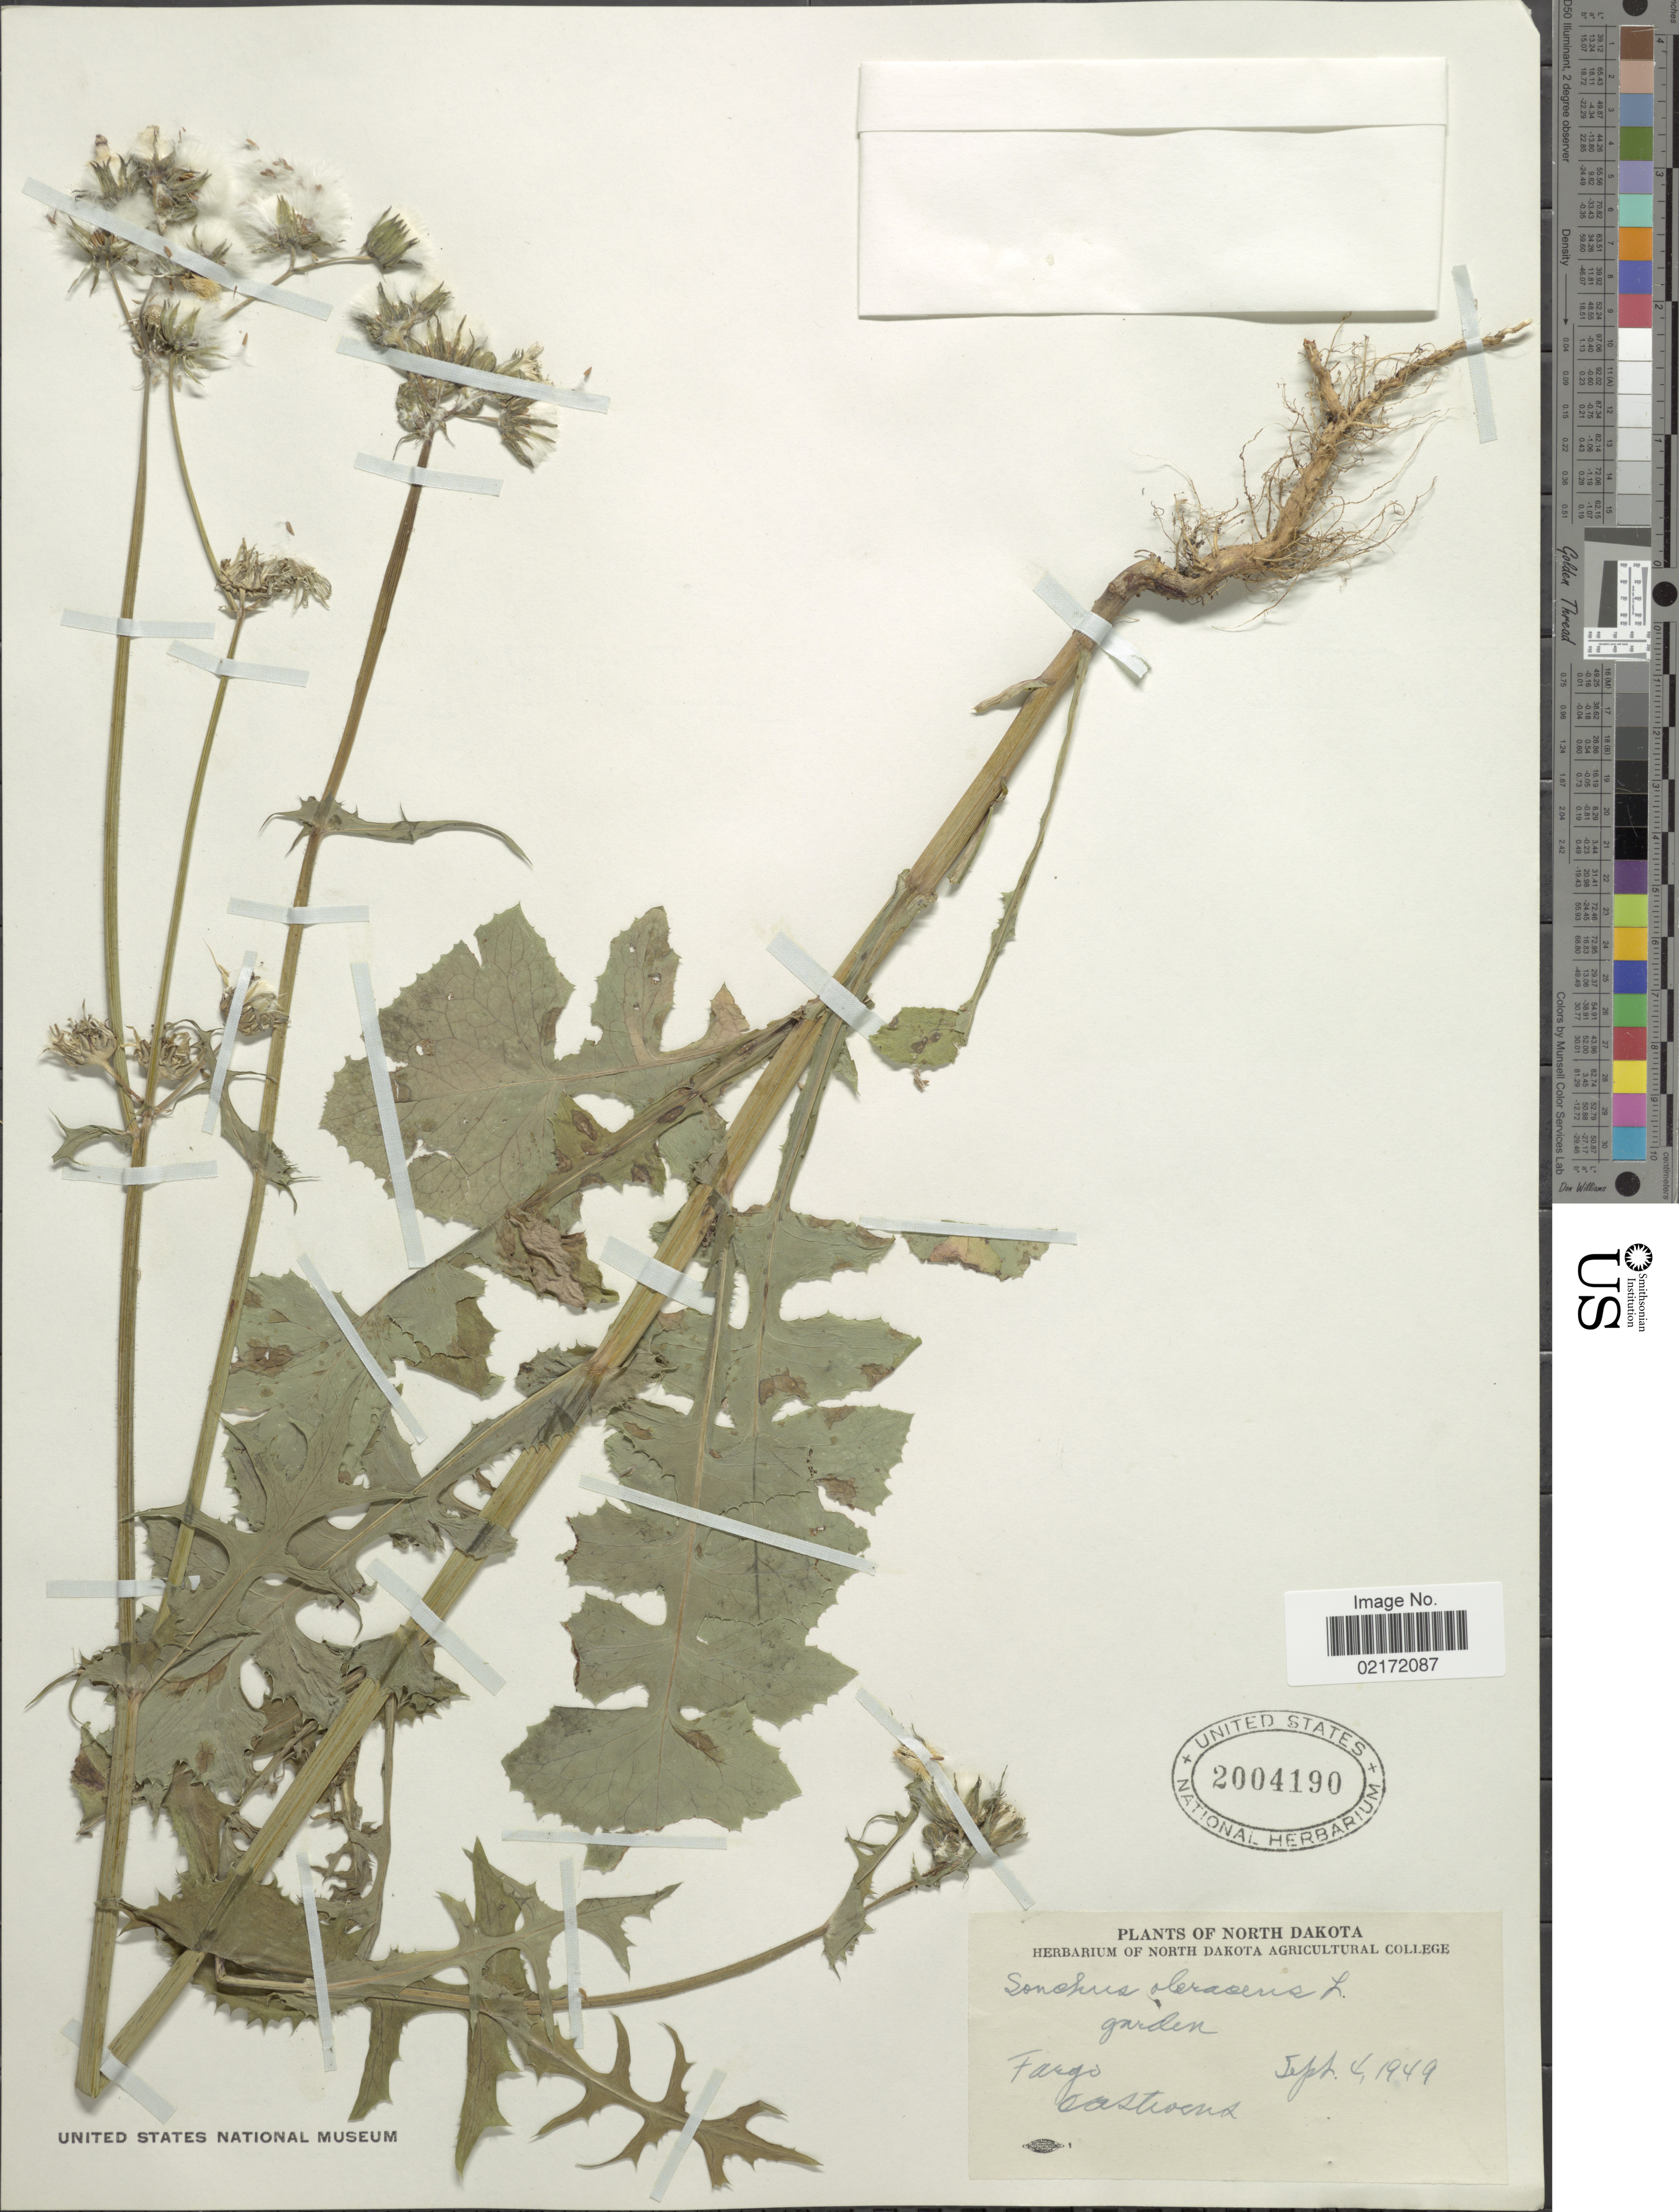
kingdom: Plantae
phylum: Tracheophyta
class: Magnoliopsida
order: Asterales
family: Asteraceae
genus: Sonchus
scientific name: Sonchus oleraceus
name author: L.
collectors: O. A. Stevens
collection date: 1949-09-04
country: United States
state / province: North Dakota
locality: Fargo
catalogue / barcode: US 2004190